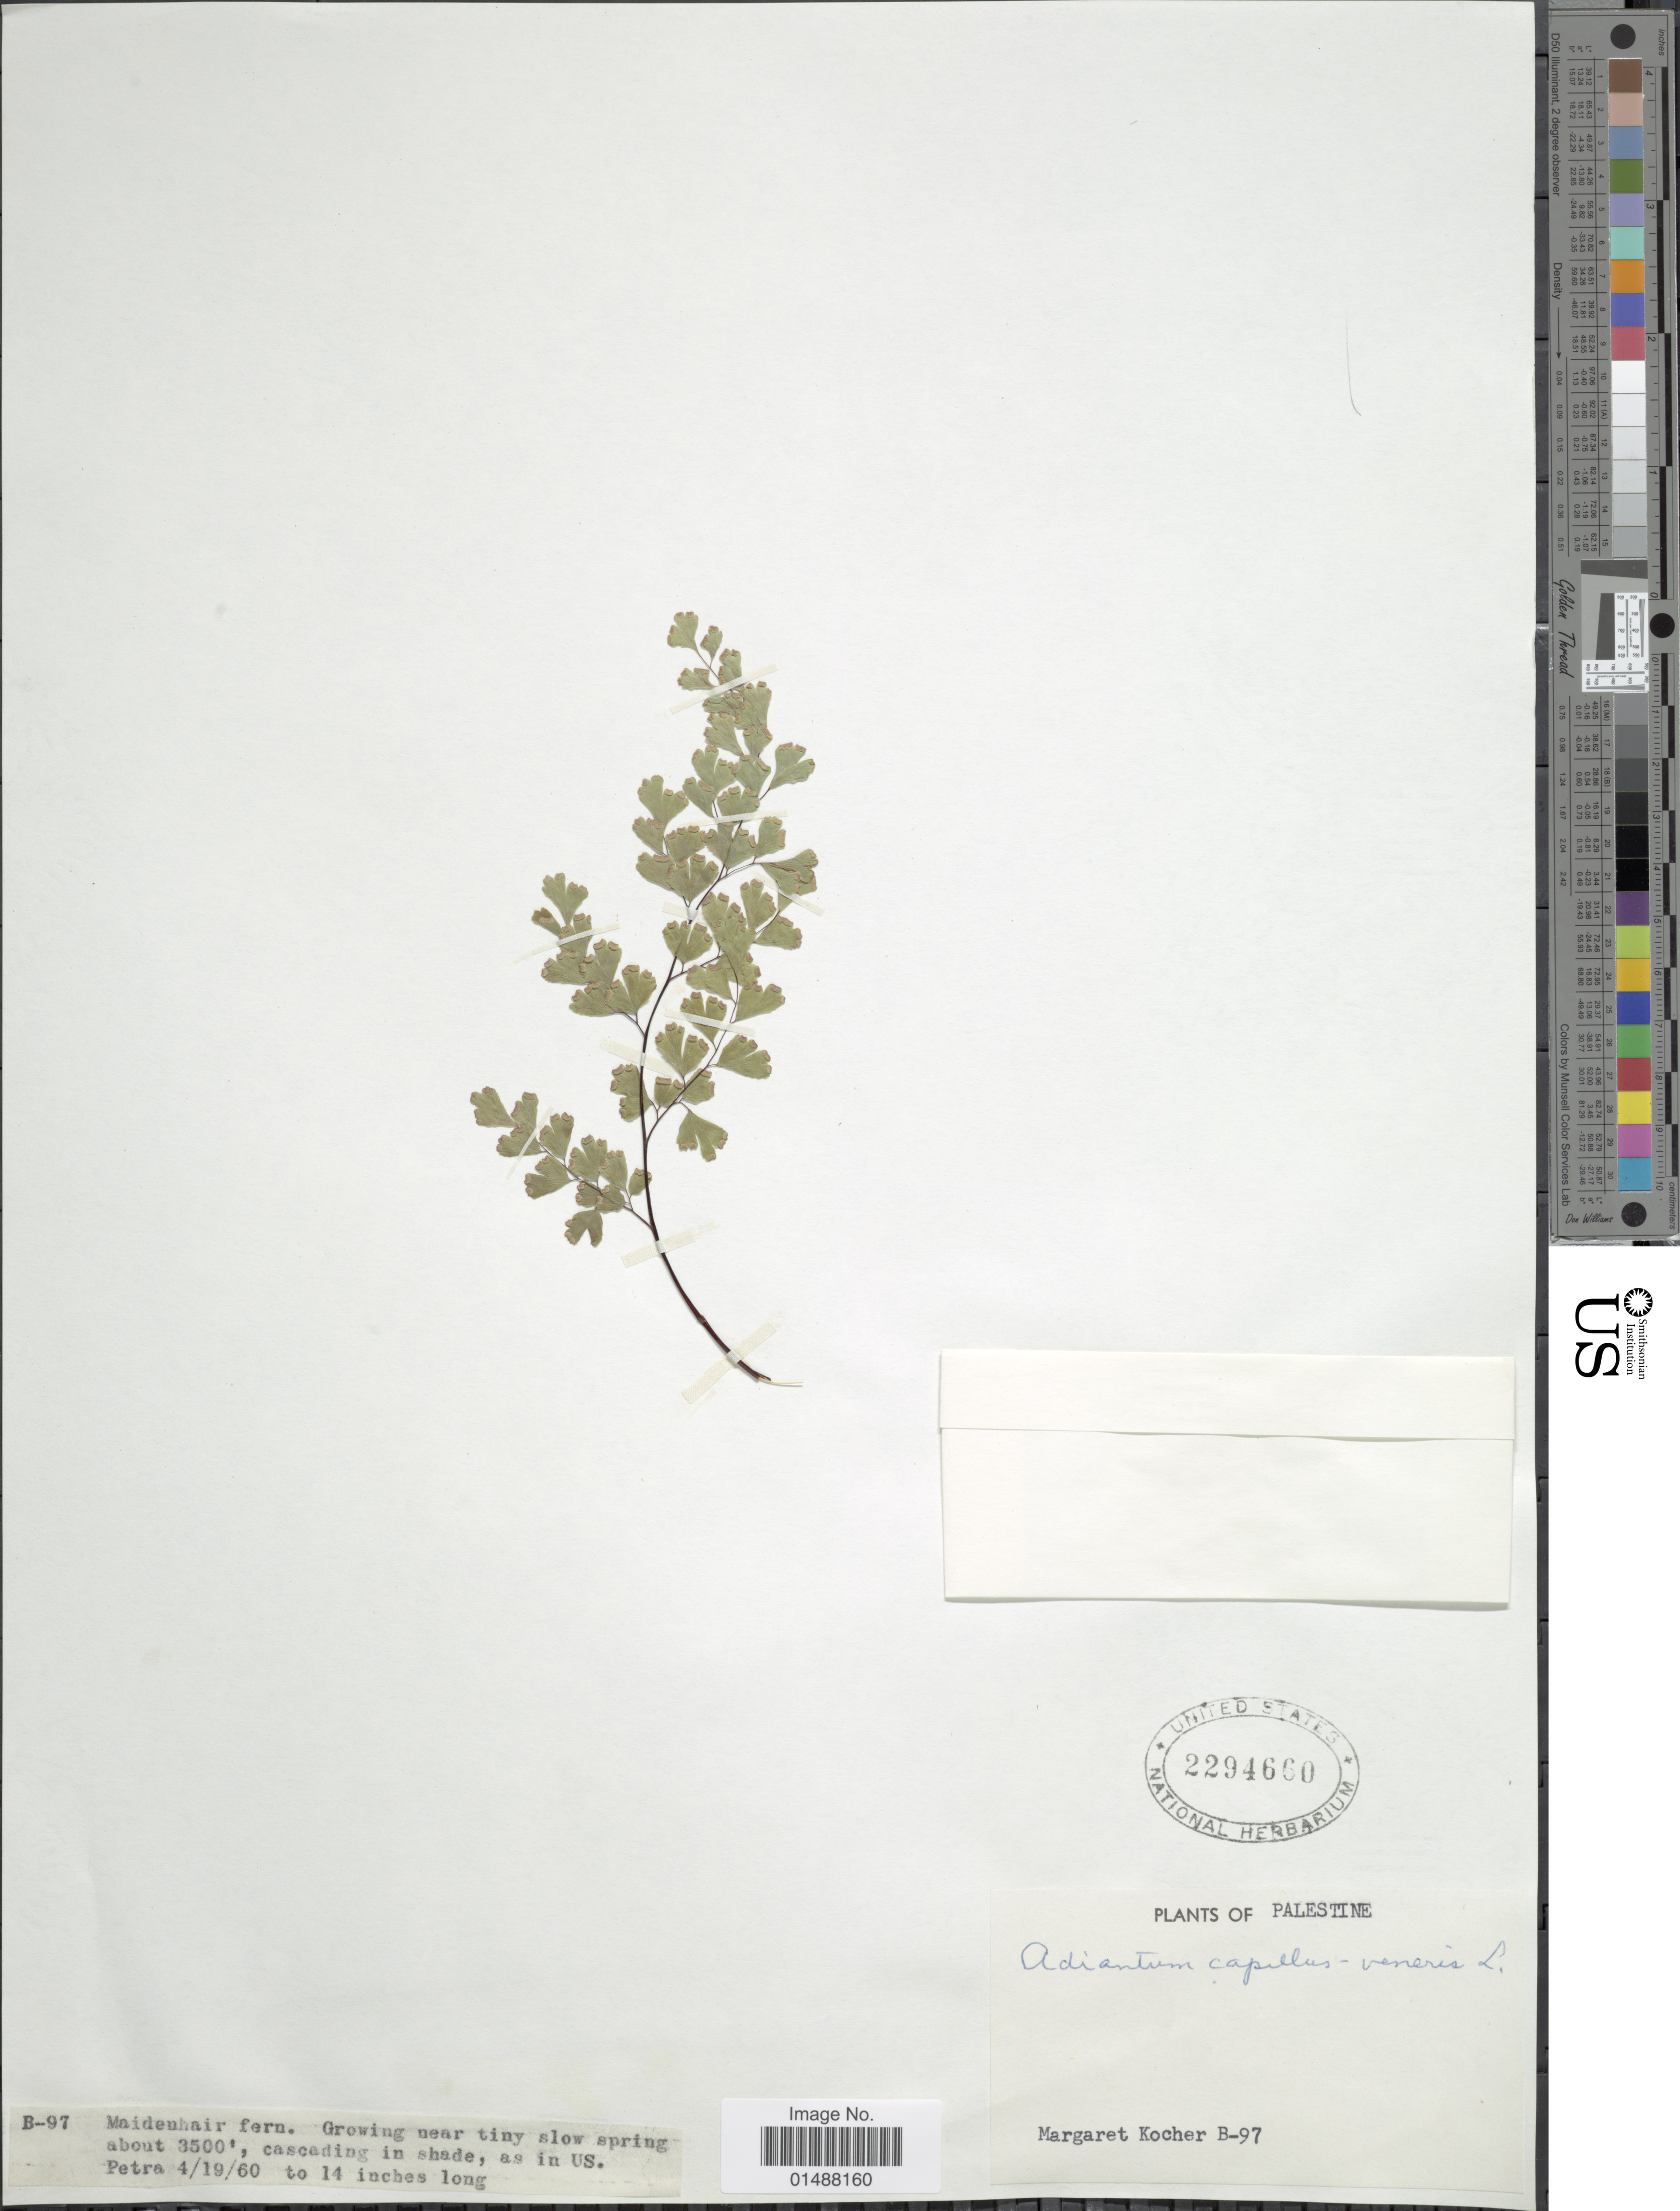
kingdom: Plantae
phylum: Tracheophyta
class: Polypodiopsida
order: Polypodiales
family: Pteridaceae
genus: Adiantum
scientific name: Adiantum capillus-veneris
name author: L.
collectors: M. Kocher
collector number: B-97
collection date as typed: Transcribed d/m/y: 19/4/60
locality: Palestine, Maidenhair fern [interpreted]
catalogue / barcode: US 2294660